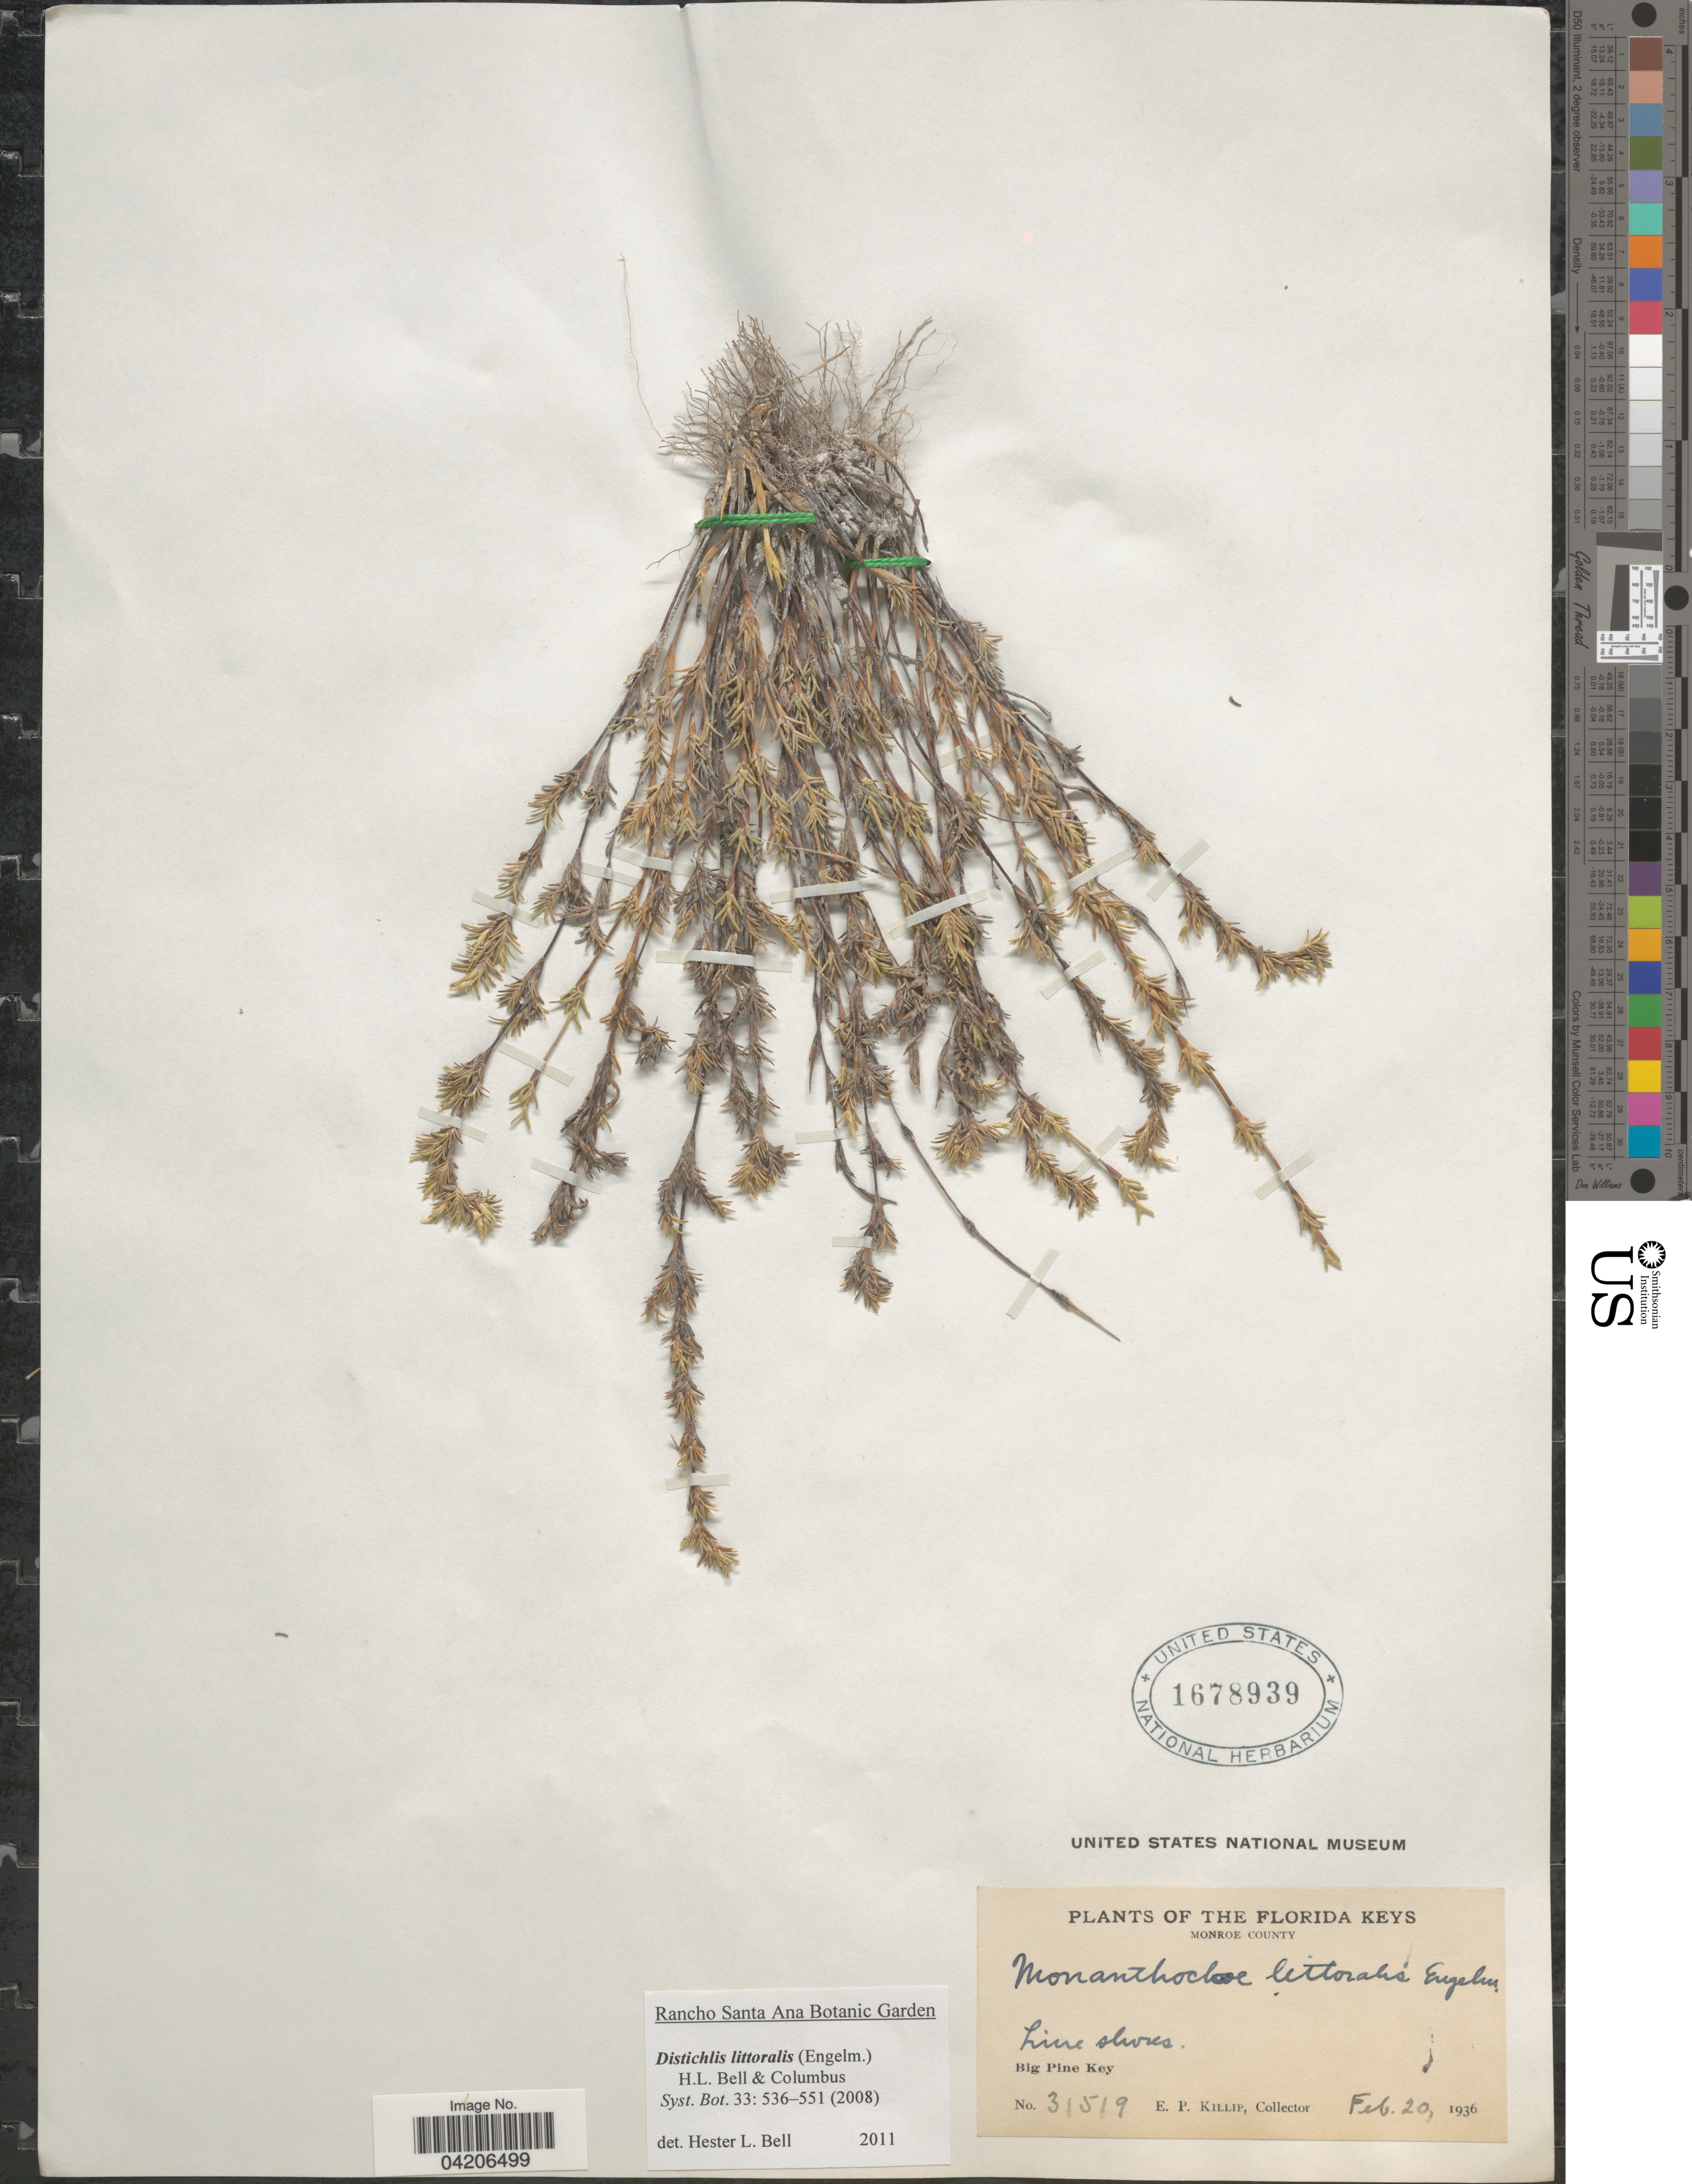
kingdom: Plantae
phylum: Tracheophyta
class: Liliopsida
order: Poales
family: Poaceae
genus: Distichlis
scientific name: Distichlis littoralis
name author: (Engelm.) H.L. Bell & Columbus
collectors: E. P. Killip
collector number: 31519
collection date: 1936-02-20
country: United States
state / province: Florida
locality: Florida Keys. Monroe County. Big Pine Key.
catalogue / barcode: US 1678939